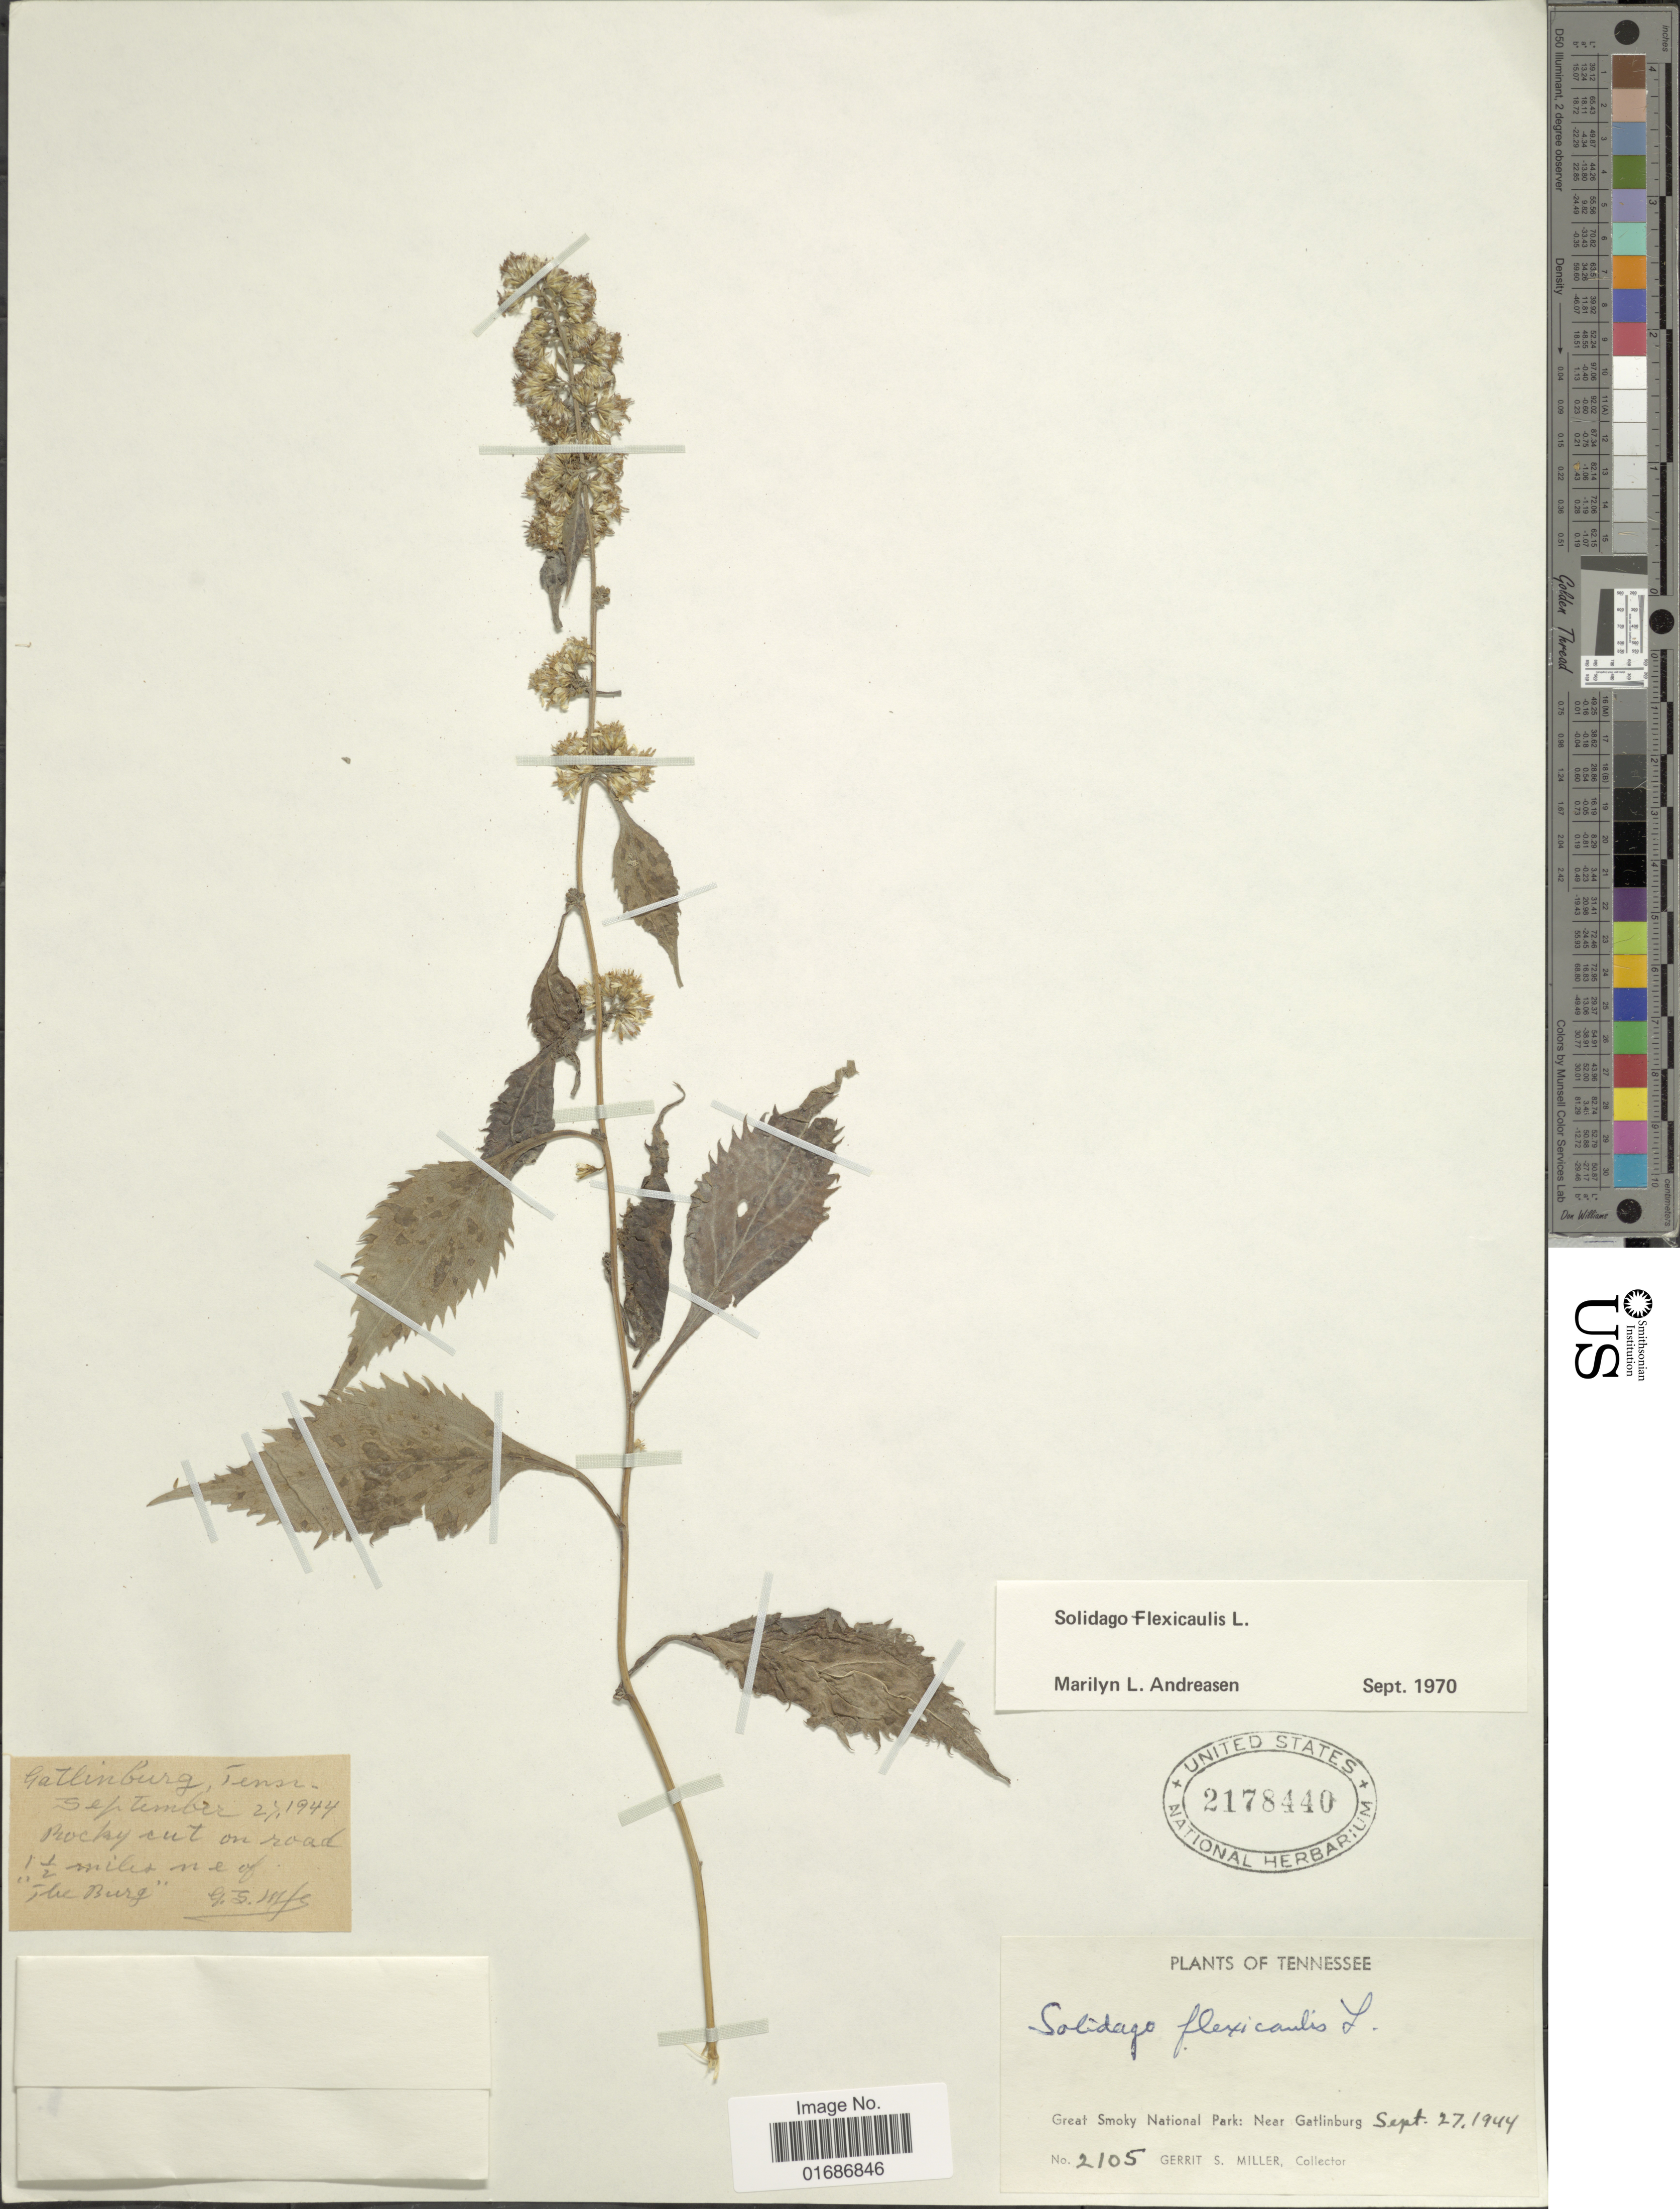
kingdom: Plantae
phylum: Tracheophyta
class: Magnoliopsida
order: Asterales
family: Asteraceae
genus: Solidago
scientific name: Solidago flexicaulis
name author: L.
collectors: G. S. Miller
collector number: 2105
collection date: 1944-09-27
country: United States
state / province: Tennessee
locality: Great Smoky National Park: Near Gatlinburg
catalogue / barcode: US 2178440